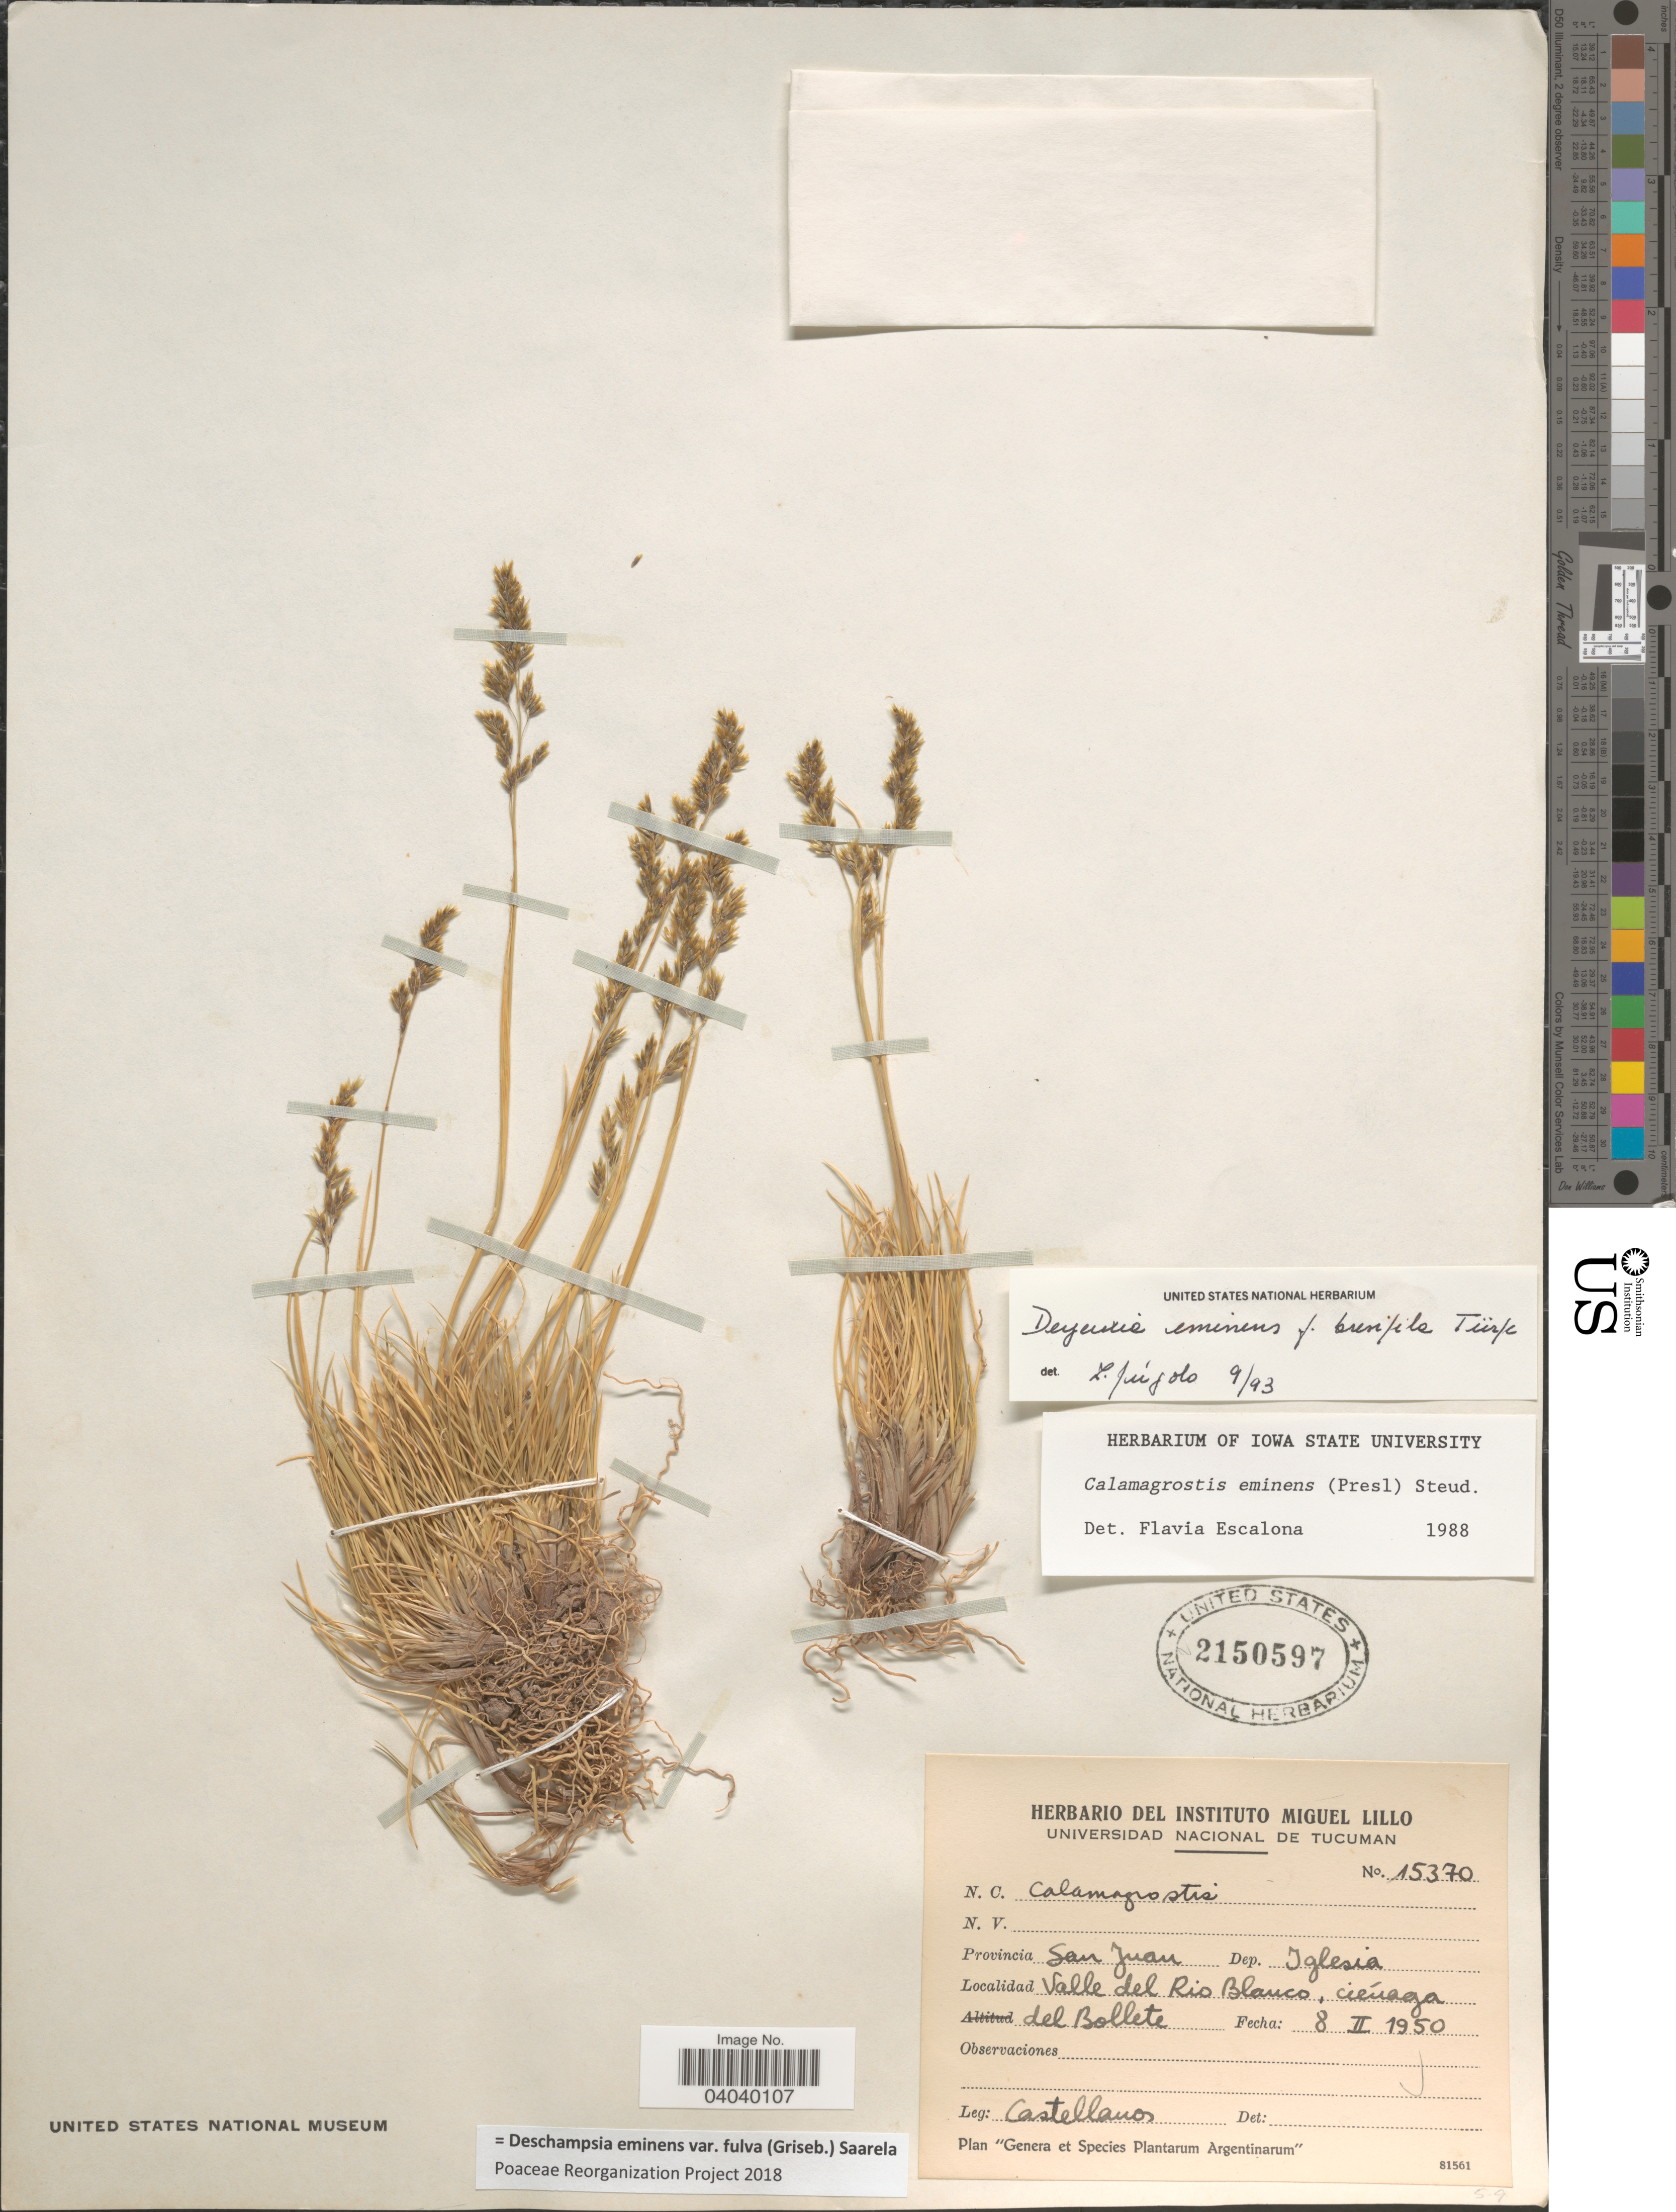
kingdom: Plantae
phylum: Tracheophyta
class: Liliopsida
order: Poales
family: Poaceae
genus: Deschampsia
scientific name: Deschampsia eminens var. fulva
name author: (Griseb.) Saarela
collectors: -- Castellanos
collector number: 15370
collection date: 1950-02-08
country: Argentina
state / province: San Juan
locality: Dep. Iglesia. Valle del Rio Blanco, ciénaga del Bollete.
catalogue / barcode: US 2150597